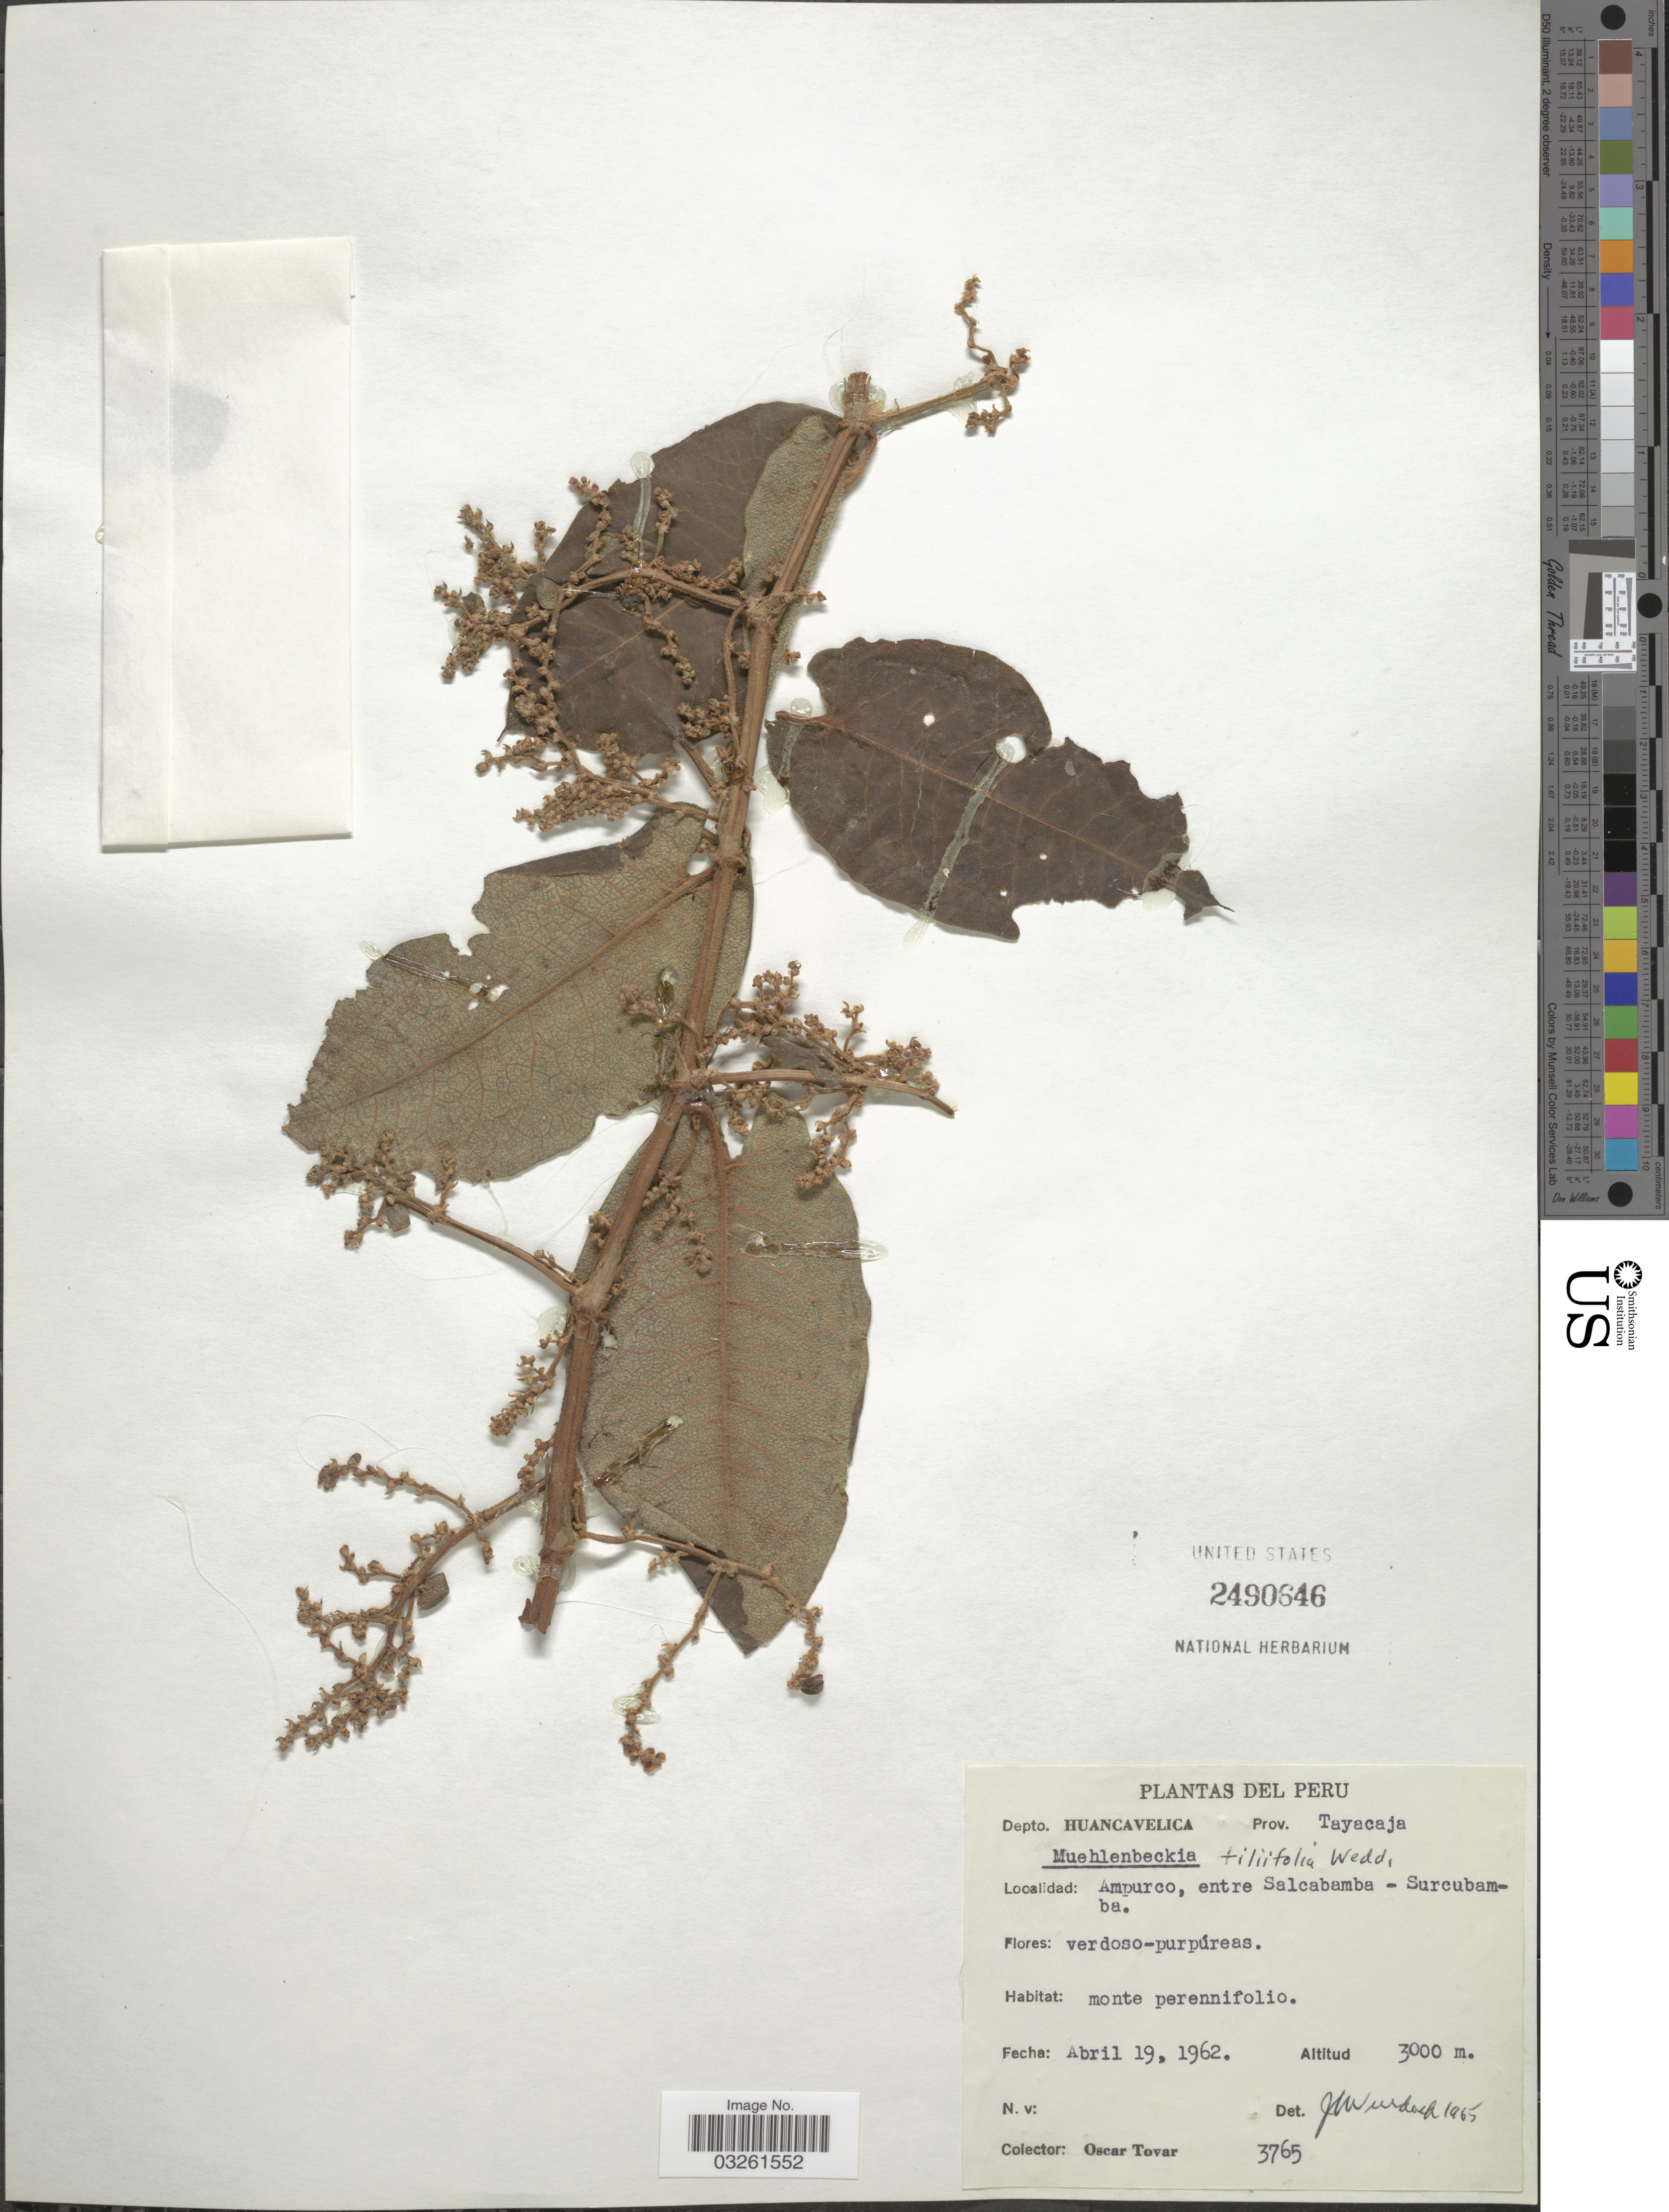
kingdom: Plantae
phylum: Tracheophyta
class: Magnoliopsida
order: Caryophyllales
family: Polygonaceae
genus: Muehlenbeckia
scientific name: Muehlenbeckia tiliifolia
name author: Wedd.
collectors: Ó. Tovar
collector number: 3765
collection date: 1962-04-19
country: Peru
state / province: Huancavelica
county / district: Tayacaja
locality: Depto. Huancavelica, Prov. Tayacaja, Ampurco, entre Salcabamba - Surcubamba.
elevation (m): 3000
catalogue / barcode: US 2490646